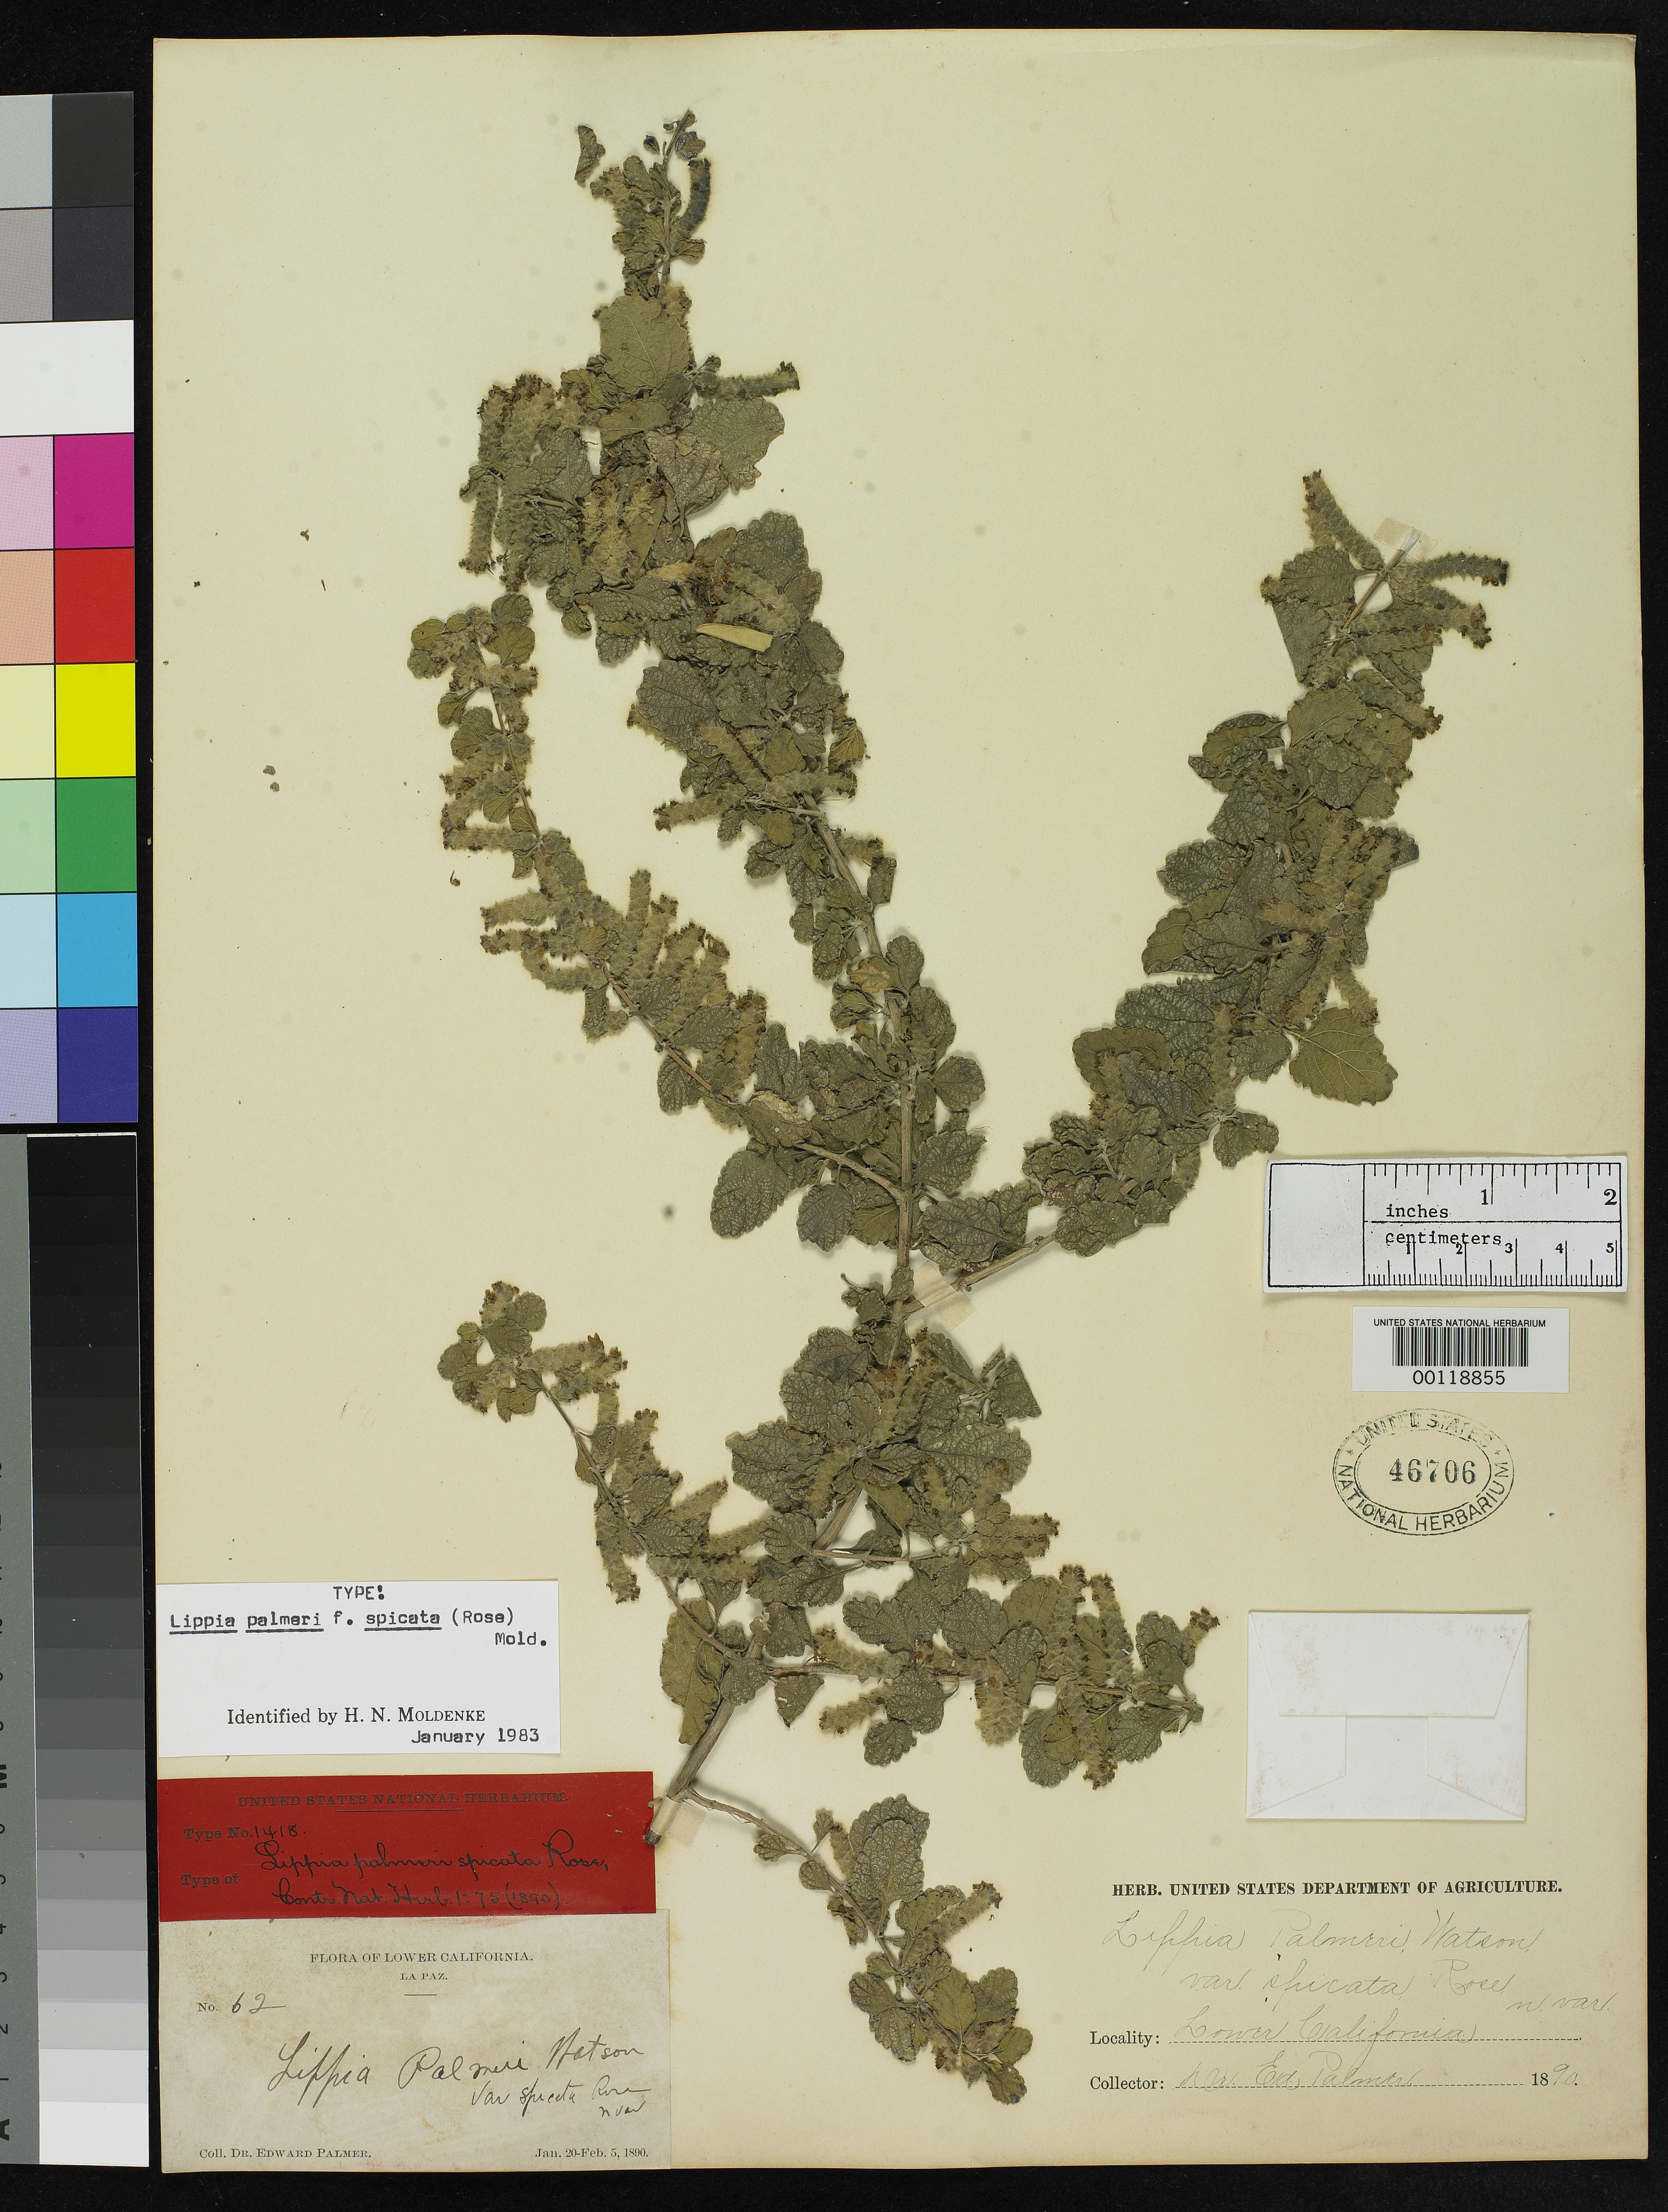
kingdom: Plantae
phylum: Tracheophyta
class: Magnoliopsida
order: Lamiales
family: Verbenaceae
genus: Lippia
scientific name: Lippia palmeri var. spicata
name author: Rose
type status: Type Collection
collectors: E. Palmer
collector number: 62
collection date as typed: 20 Jan 1890 to 05 Feb 1890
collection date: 1890-01-20/1890-02-05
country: Mexico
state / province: Baja California Sur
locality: La Paz.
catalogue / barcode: US 46706